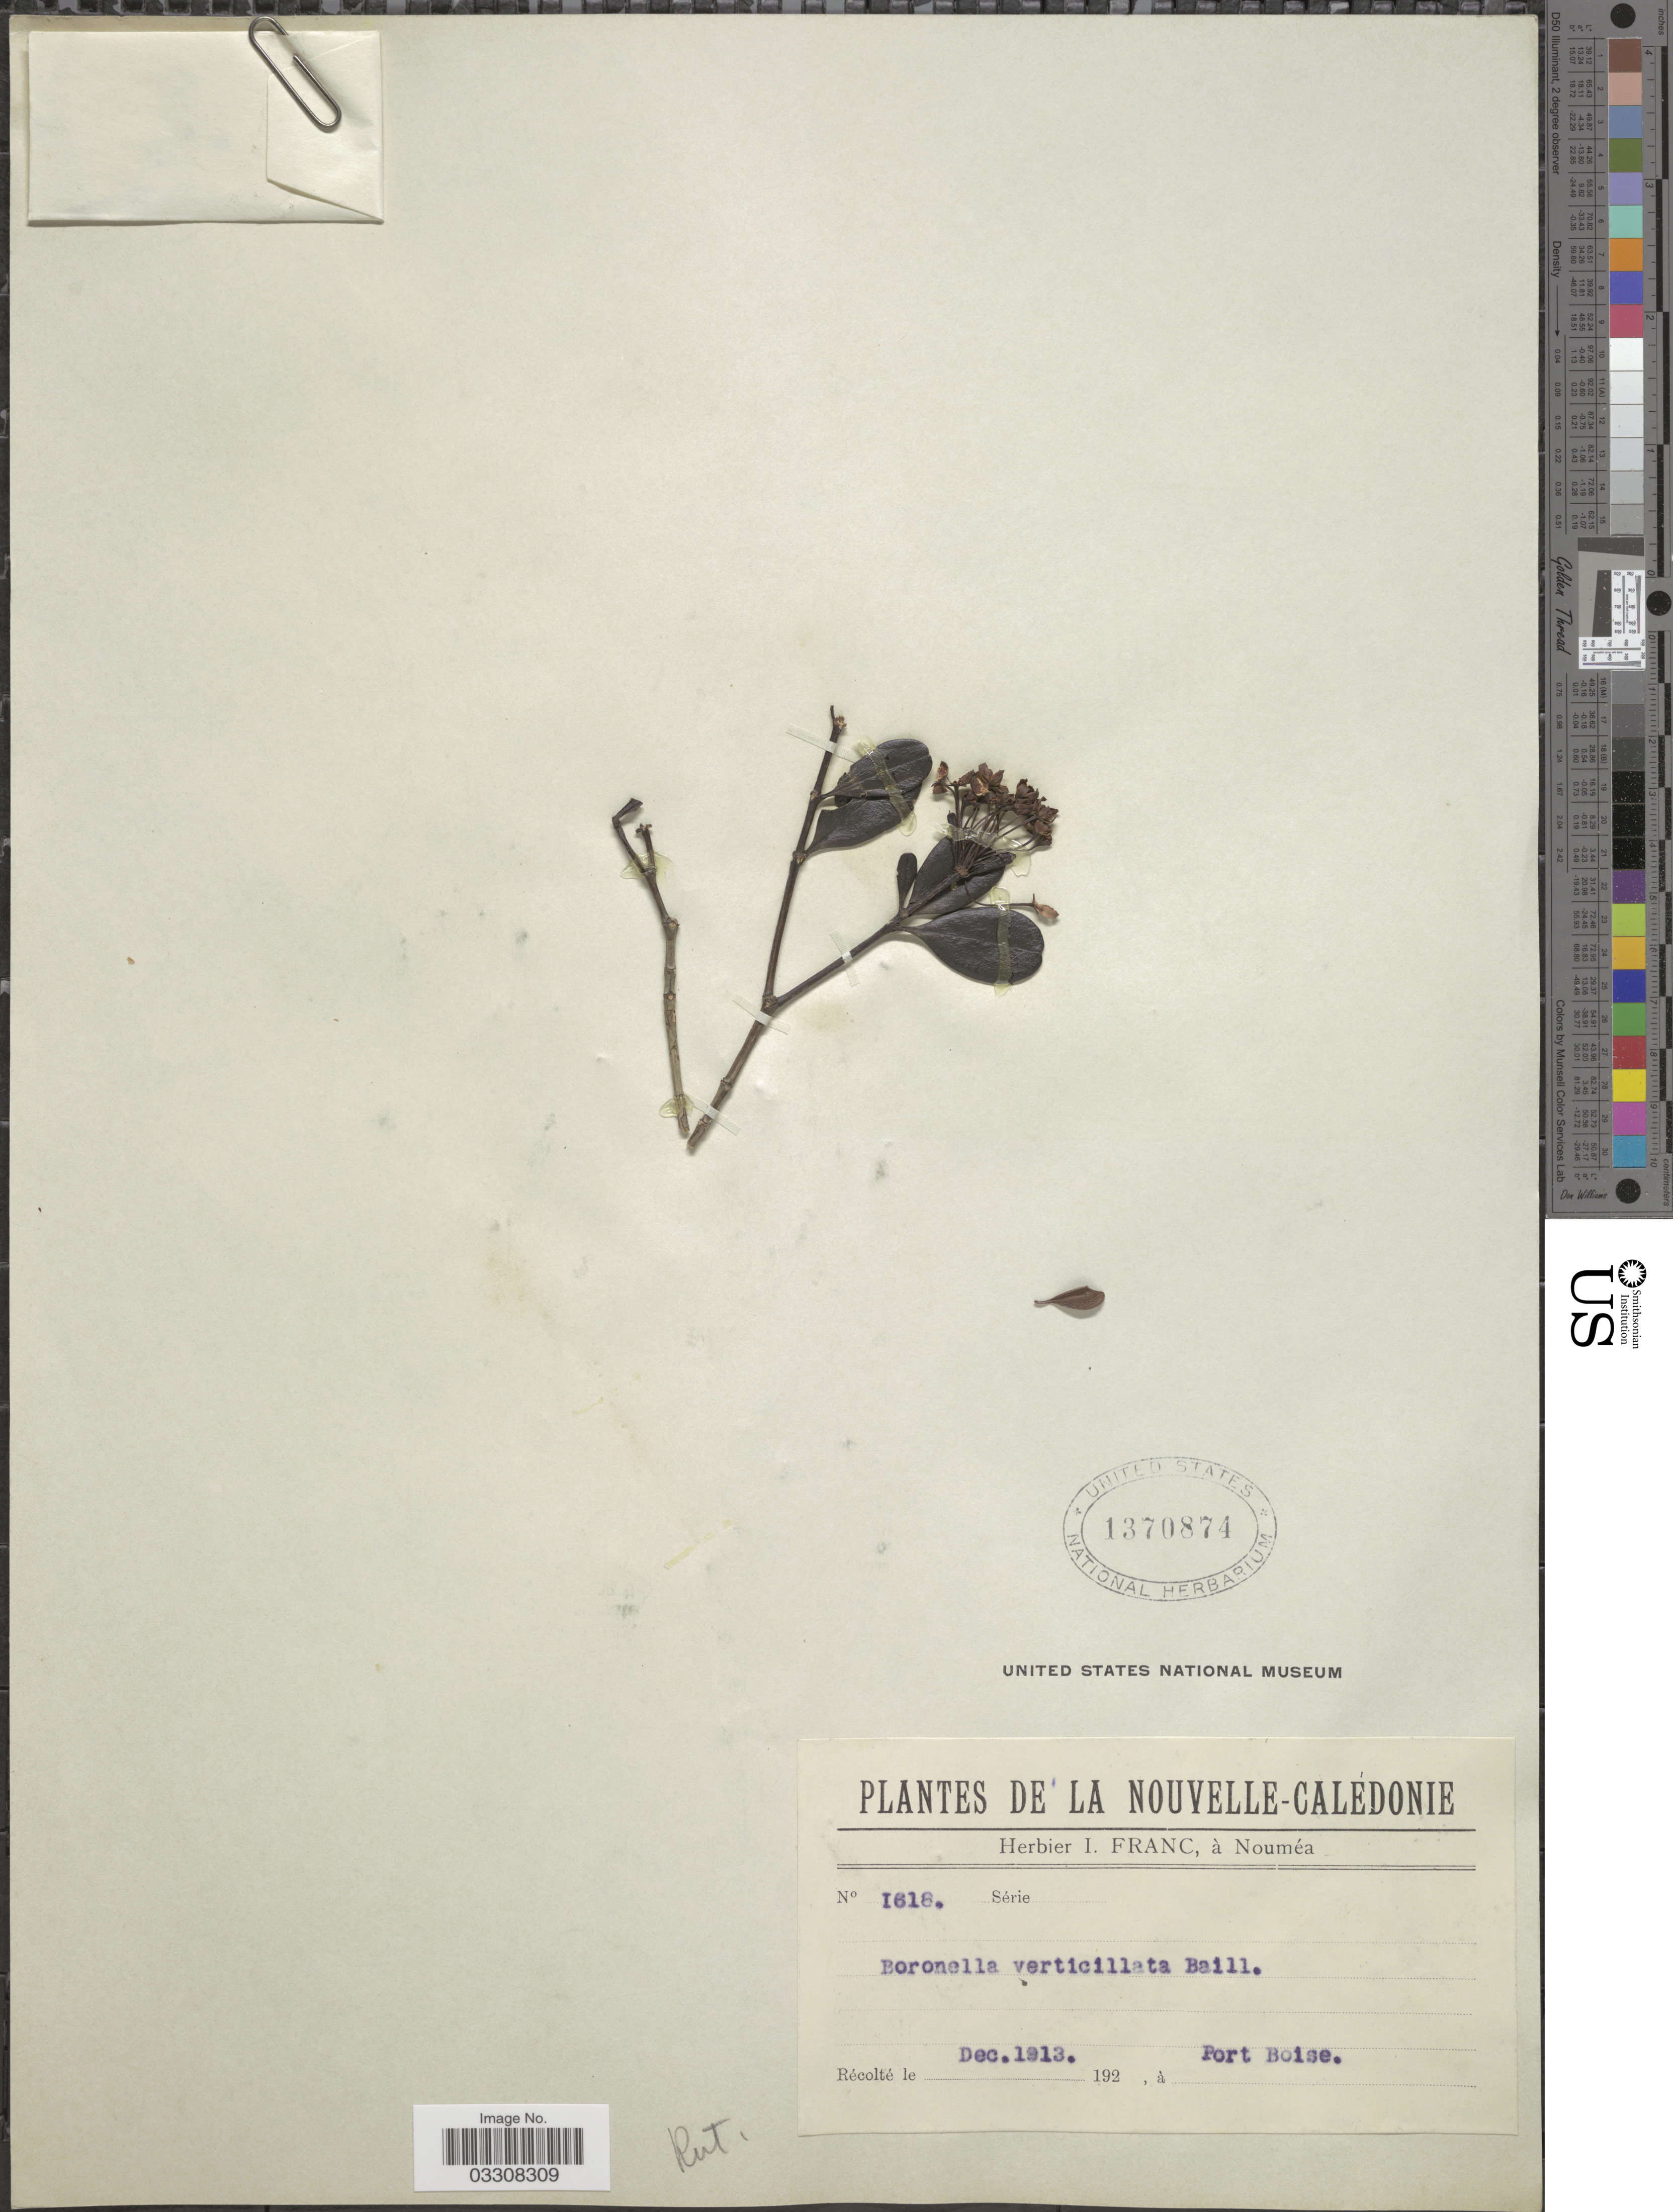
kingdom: Plantae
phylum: Tracheophyta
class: Magnoliopsida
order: Sapindales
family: Rutaceae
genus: Boronia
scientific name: Boronia parviflora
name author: Sm.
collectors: ex herb. I. Franc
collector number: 1616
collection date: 1913-12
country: New Caledonia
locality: Nouvelle-Calédonie. Port Boise.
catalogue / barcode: US 1370874